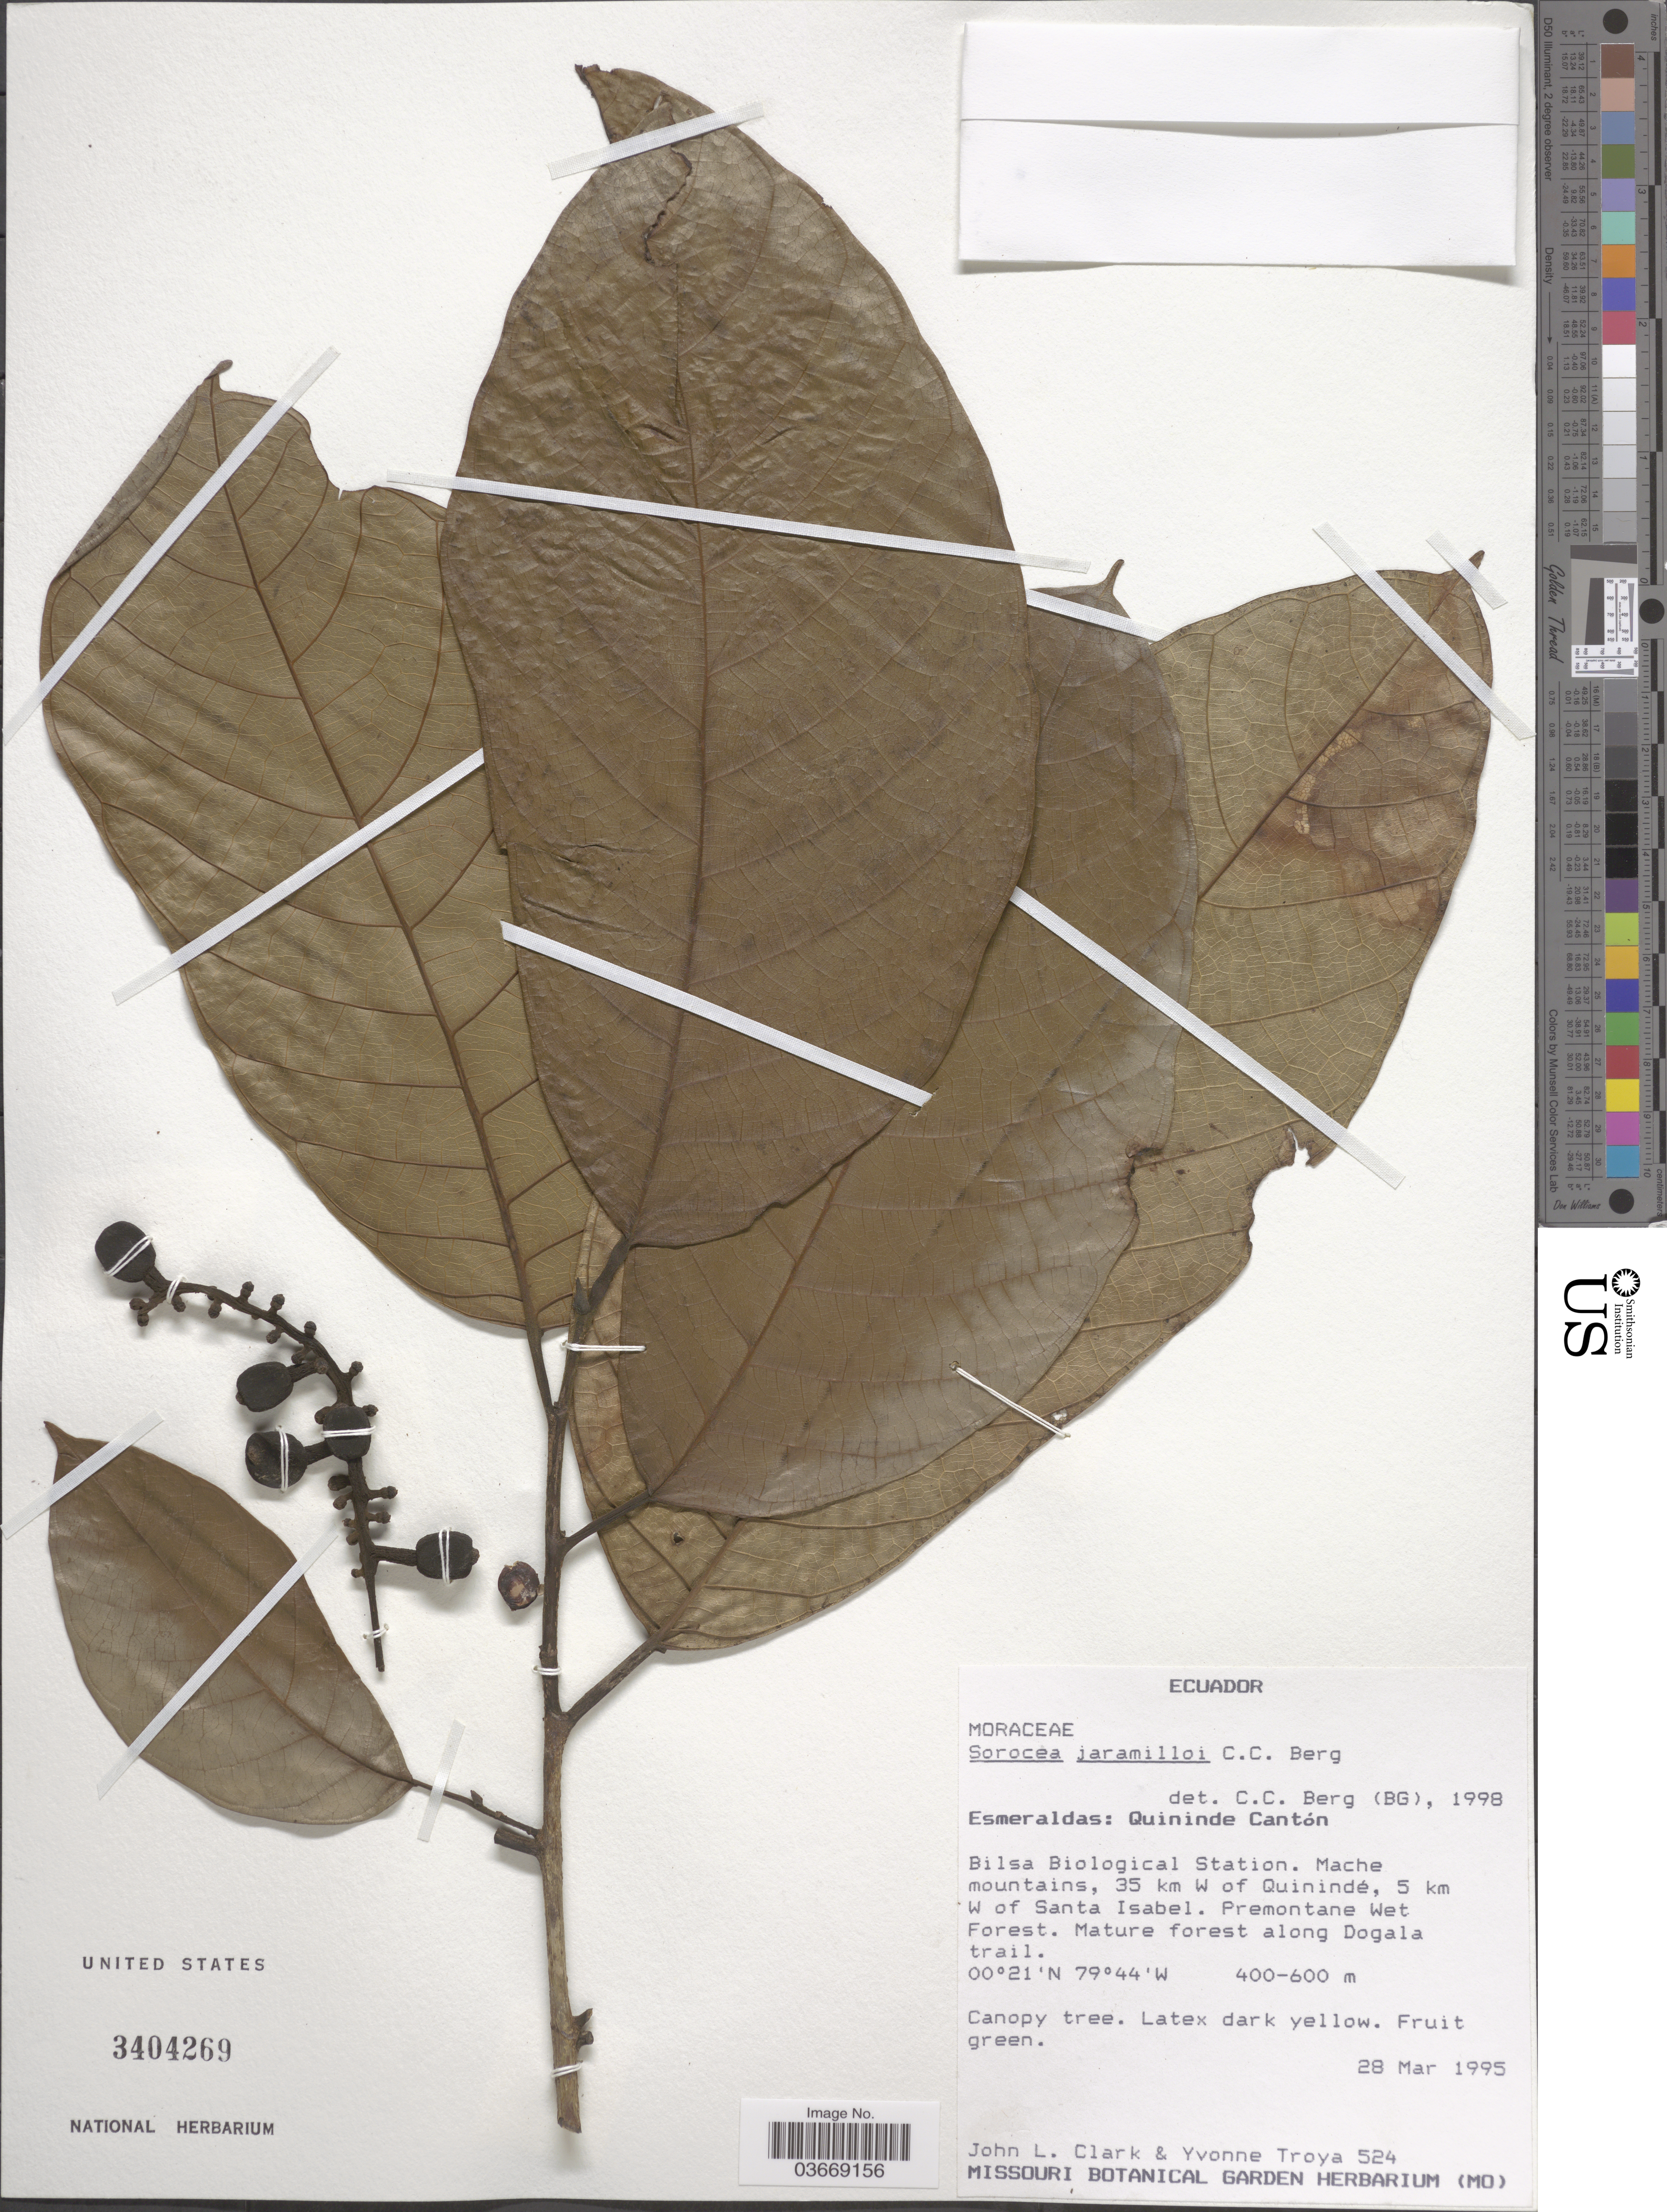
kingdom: Plantae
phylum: Tracheophyta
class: Magnoliopsida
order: Rosales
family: Moraceae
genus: Sorocea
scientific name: Sorocea jaramilloi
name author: C.C. Berg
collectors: J. L. Clark & Y. Troya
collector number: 524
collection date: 1995-03-28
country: Ecuador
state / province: Esmeraldas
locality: Quininde Cantón. Bilsa Biological Station. Mache mountains, 35 km W of Quininde, 5 km W of Santa Isabel.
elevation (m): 400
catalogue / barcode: US 3404269